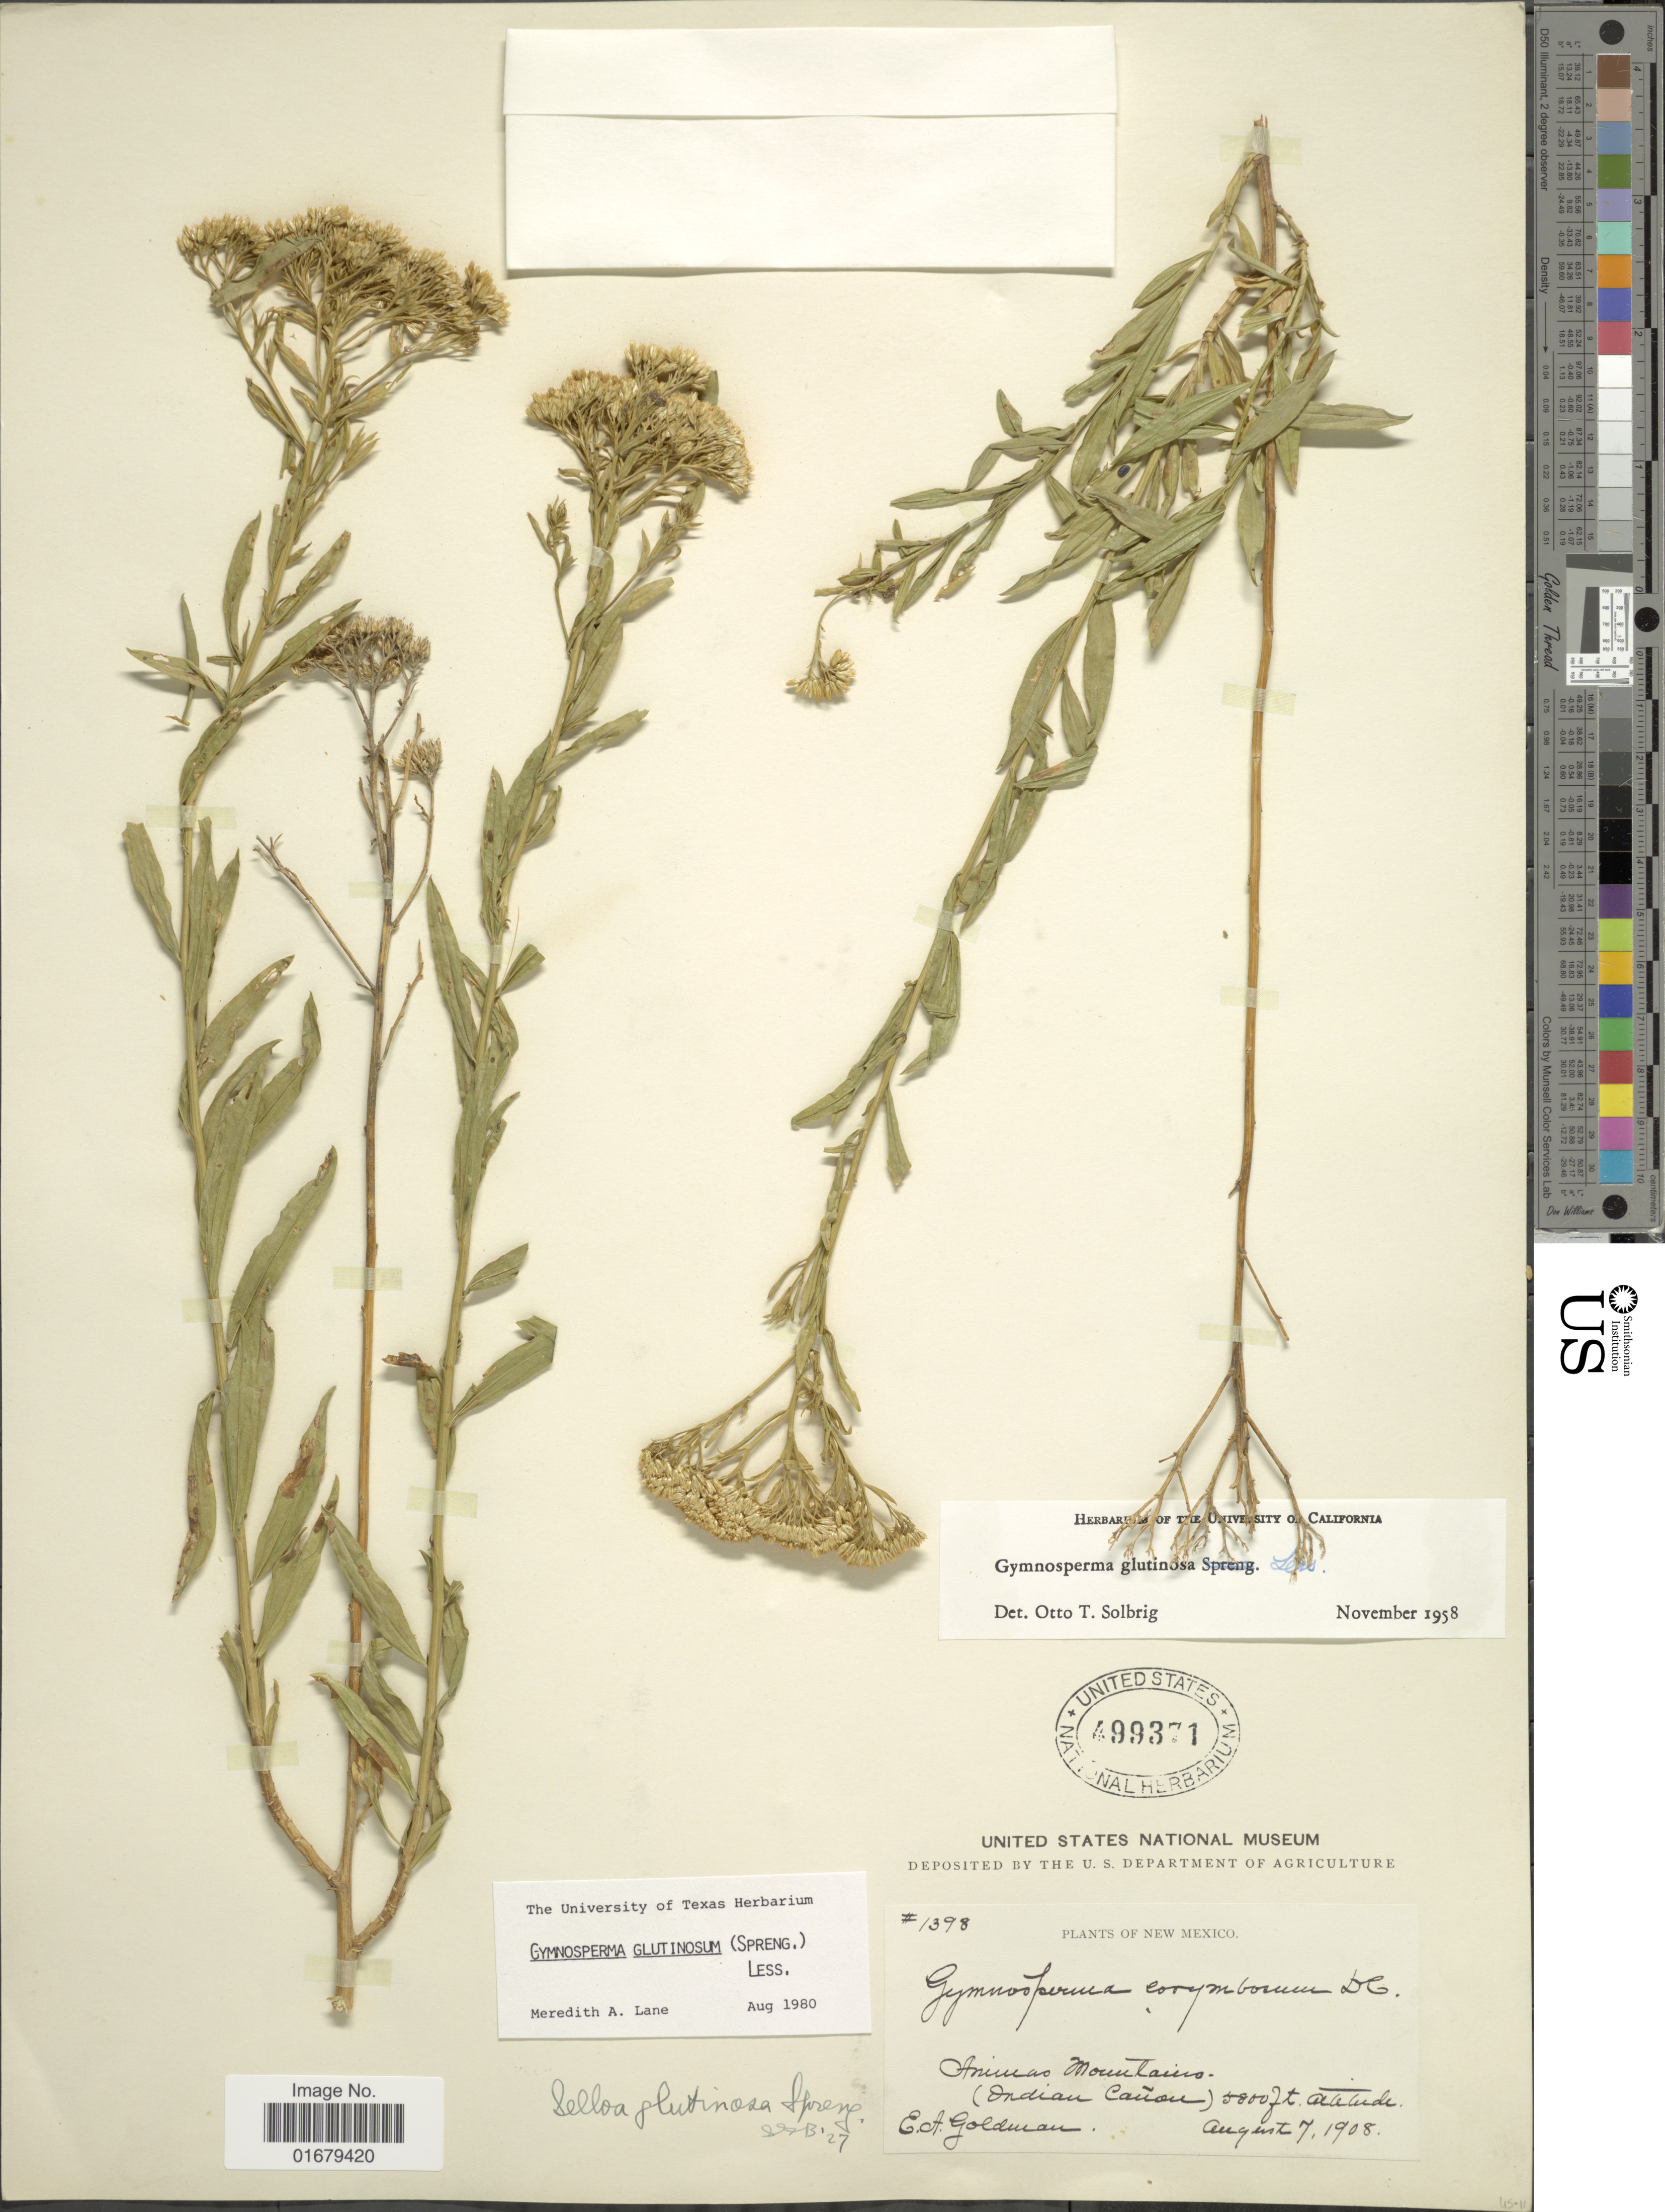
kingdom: Plantae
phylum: Tracheophyta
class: Magnoliopsida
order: Asterales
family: Asteraceae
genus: Gymnosperma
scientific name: Gymnosperma glutinosum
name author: (Spreng.) Less.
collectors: E. A. Goldman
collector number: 1398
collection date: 1908-08-07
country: United States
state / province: New Mexico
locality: Animas Mountains, ( Indian Canyon )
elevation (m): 1768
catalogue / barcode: US 499371